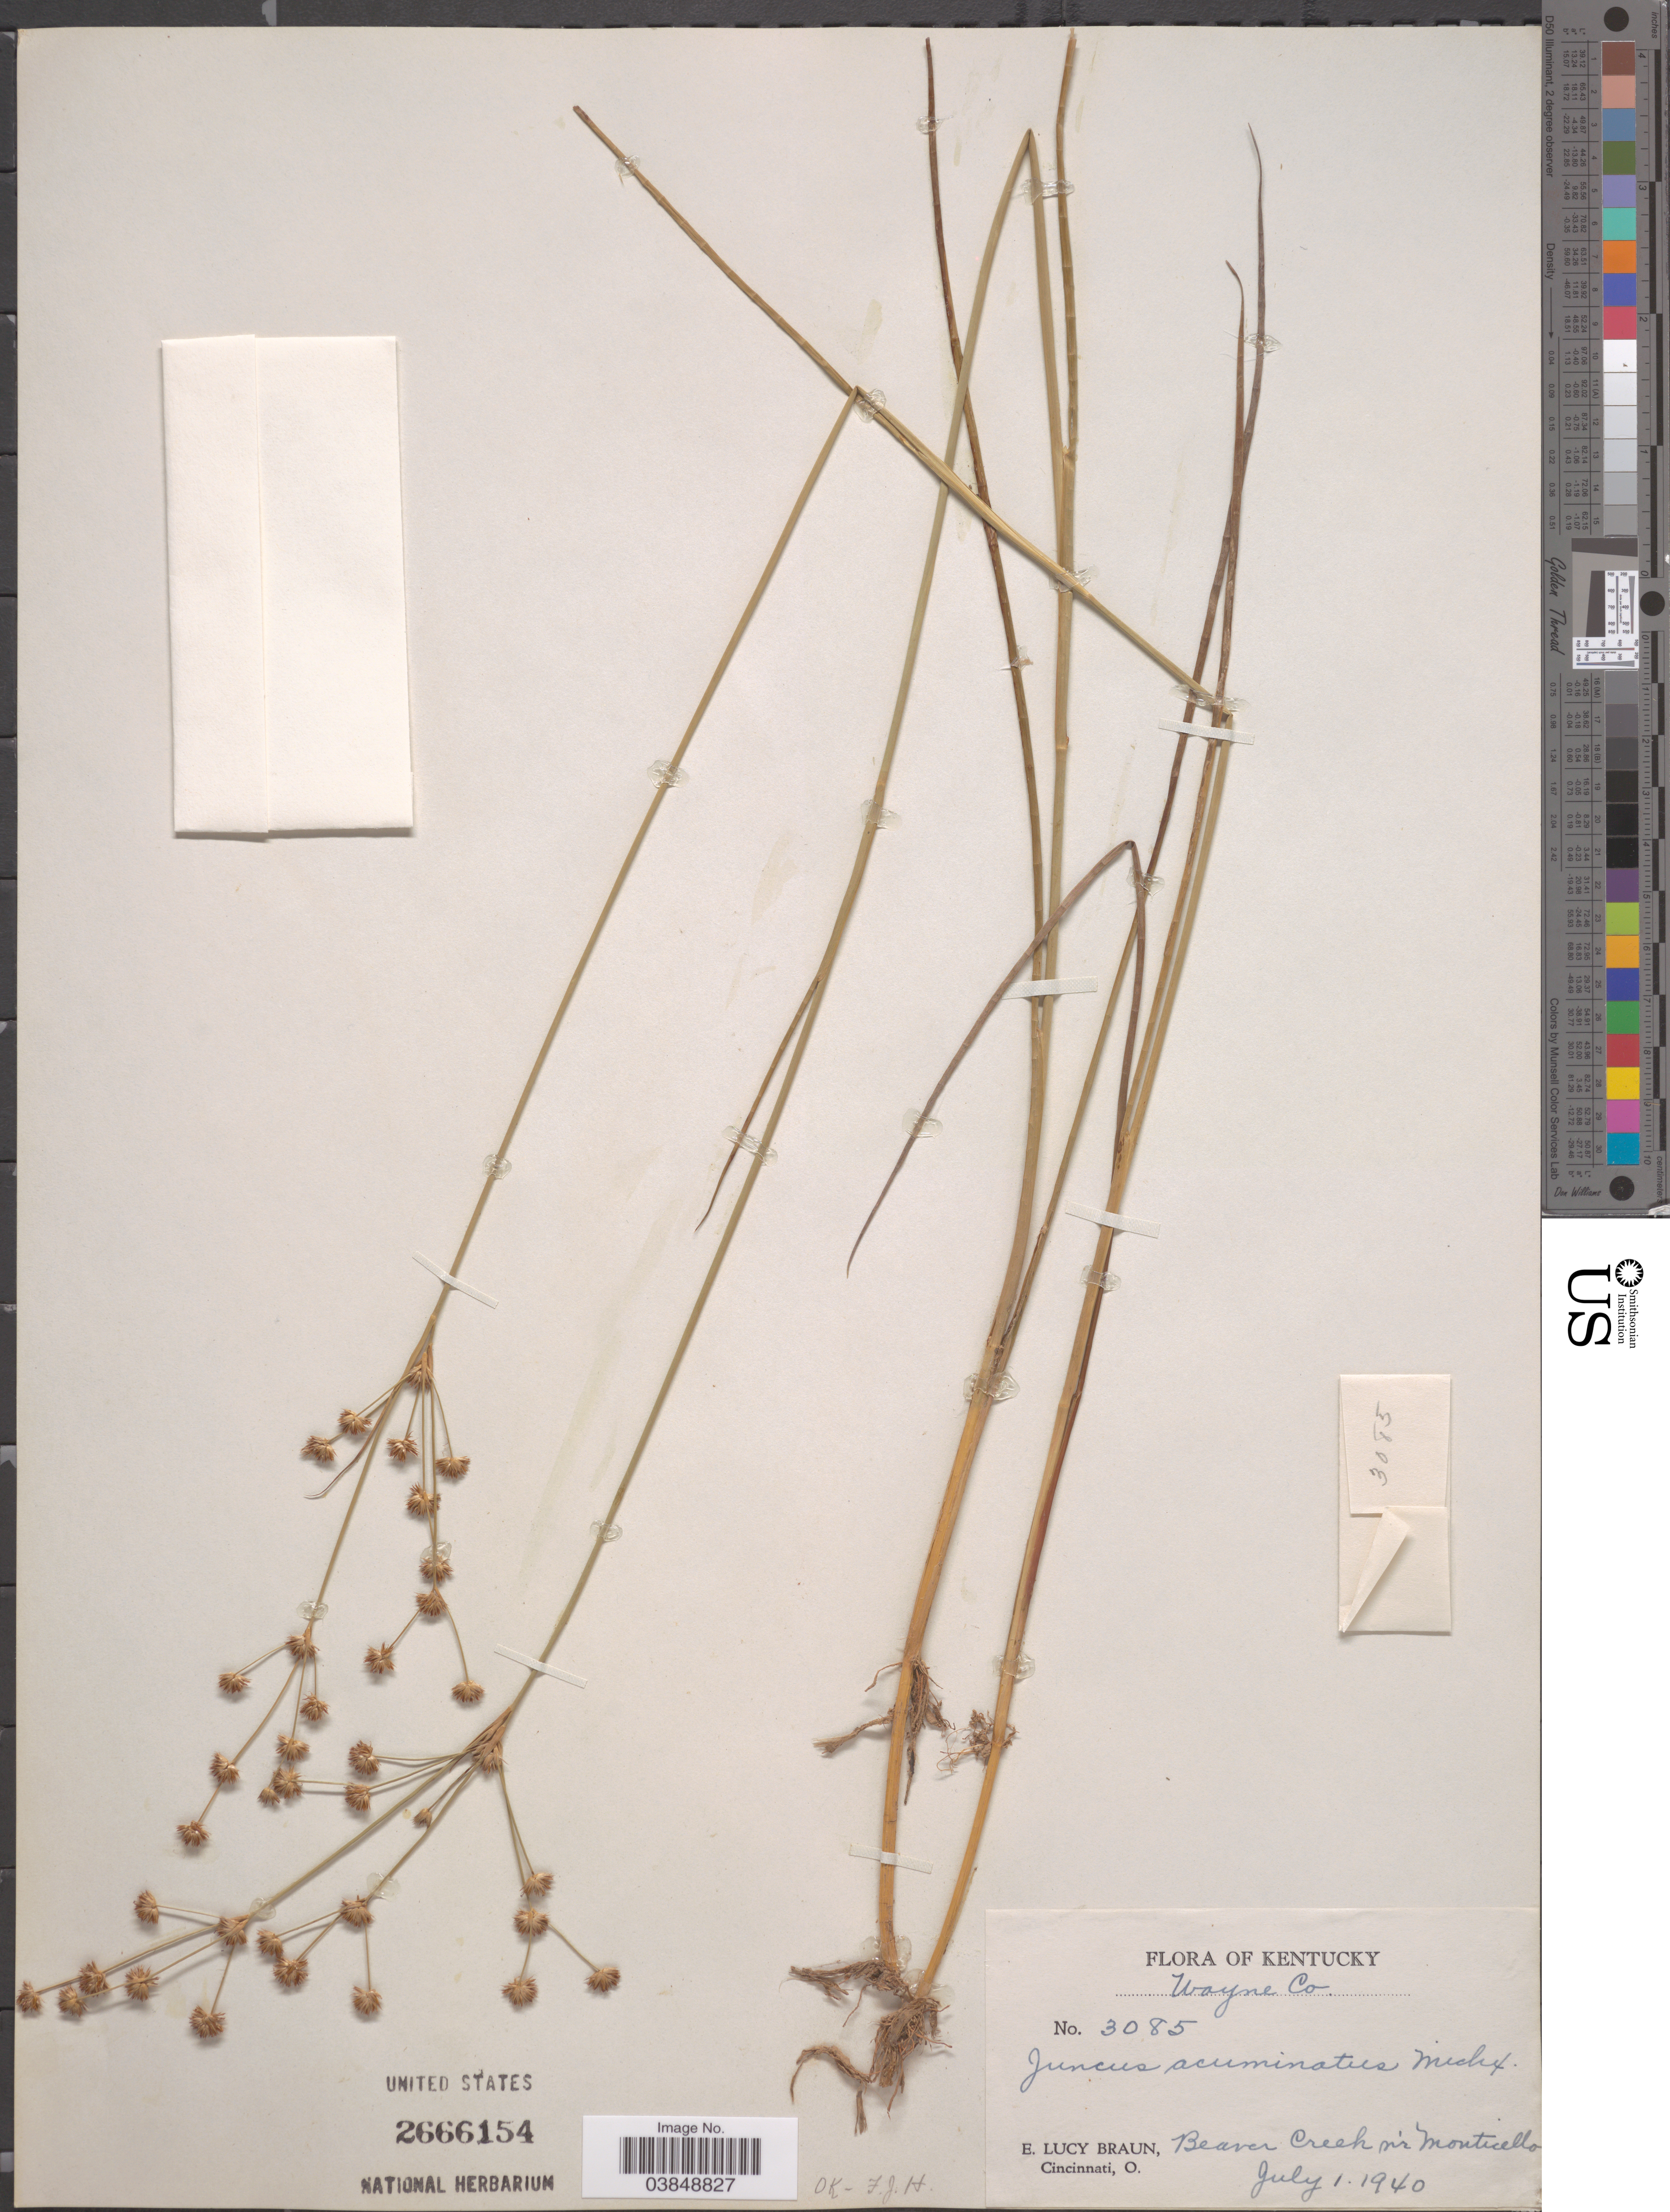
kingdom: Plantae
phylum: Tracheophyta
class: Liliopsida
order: Poales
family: Juncaceae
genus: Juncus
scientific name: Juncus acuminatus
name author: Michx.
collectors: E. L. Braun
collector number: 3085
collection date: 1940-07-01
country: United States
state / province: Kentucky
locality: Wayne Co. Beaver Creek nr Monticello.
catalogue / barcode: US 2666154